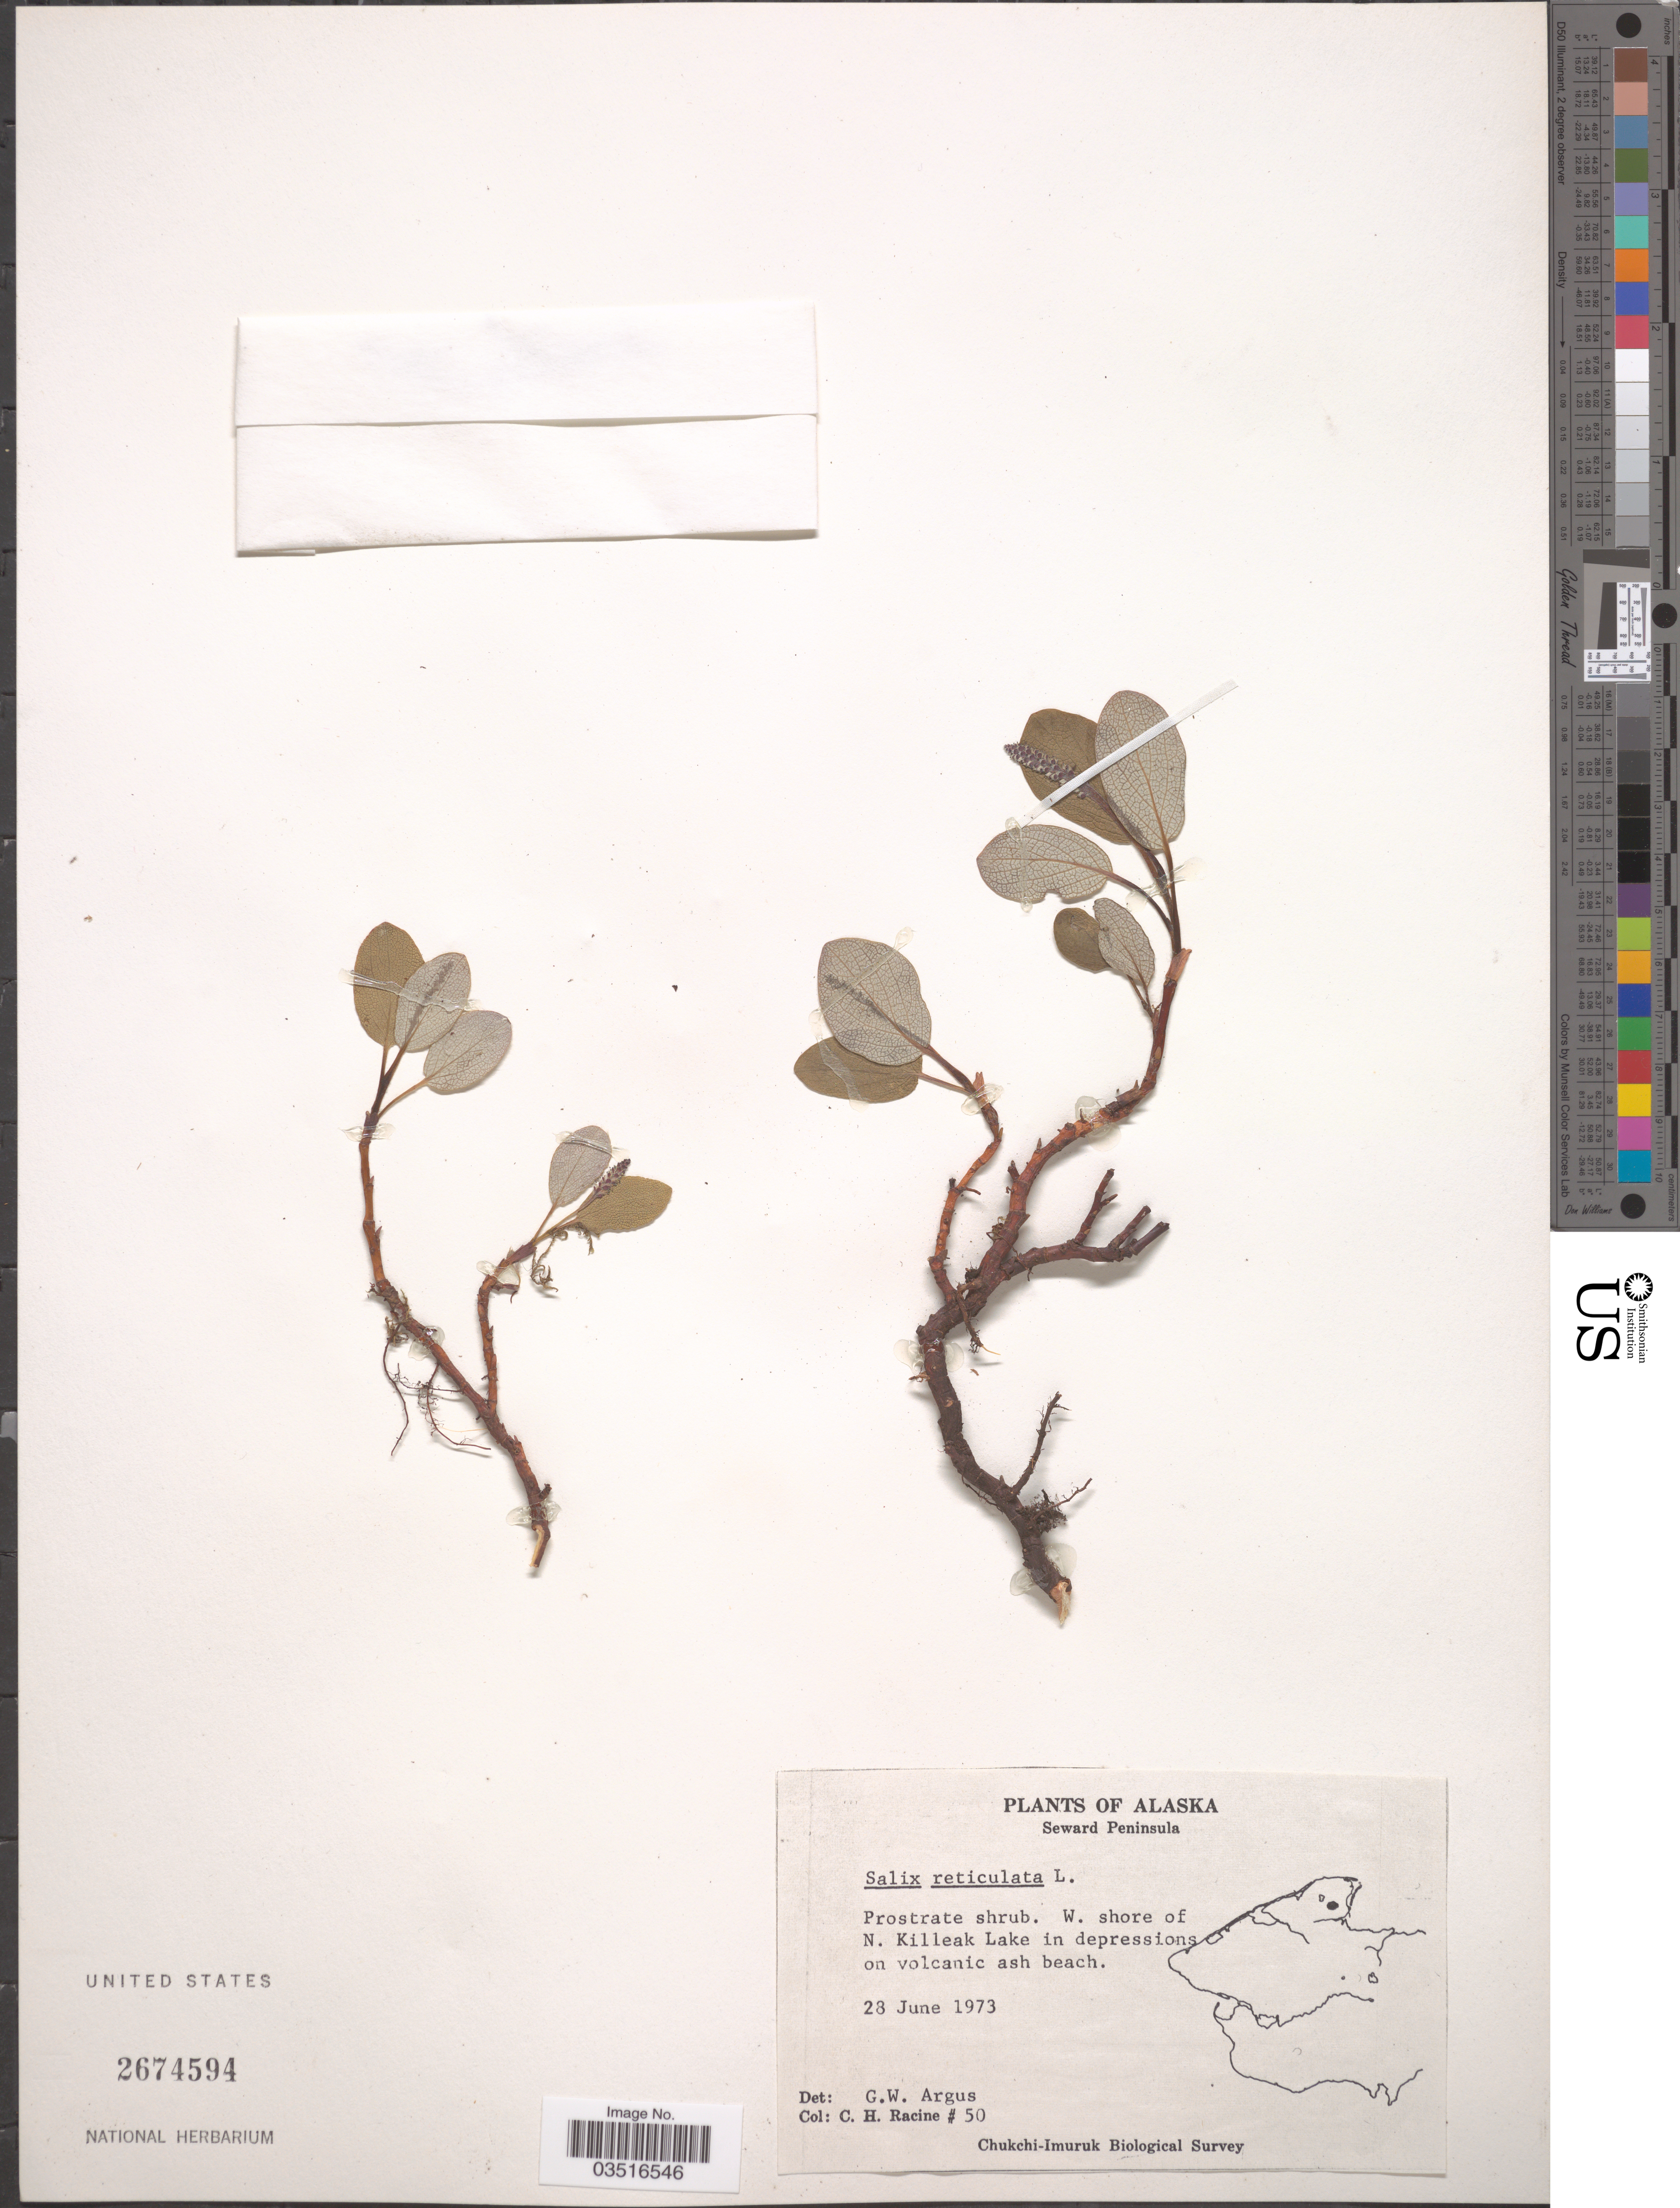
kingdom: Plantae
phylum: Tracheophyta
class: Magnoliopsida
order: Malpighiales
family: Salicaceae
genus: Salix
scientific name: Salix reticulata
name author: L.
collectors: C. Racine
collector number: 50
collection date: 1973-06-28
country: United States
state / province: Alaska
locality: Seward Peninsula. W. shore of N. Killeak Lake in depressions on volcanic ash beach.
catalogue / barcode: US 2674594